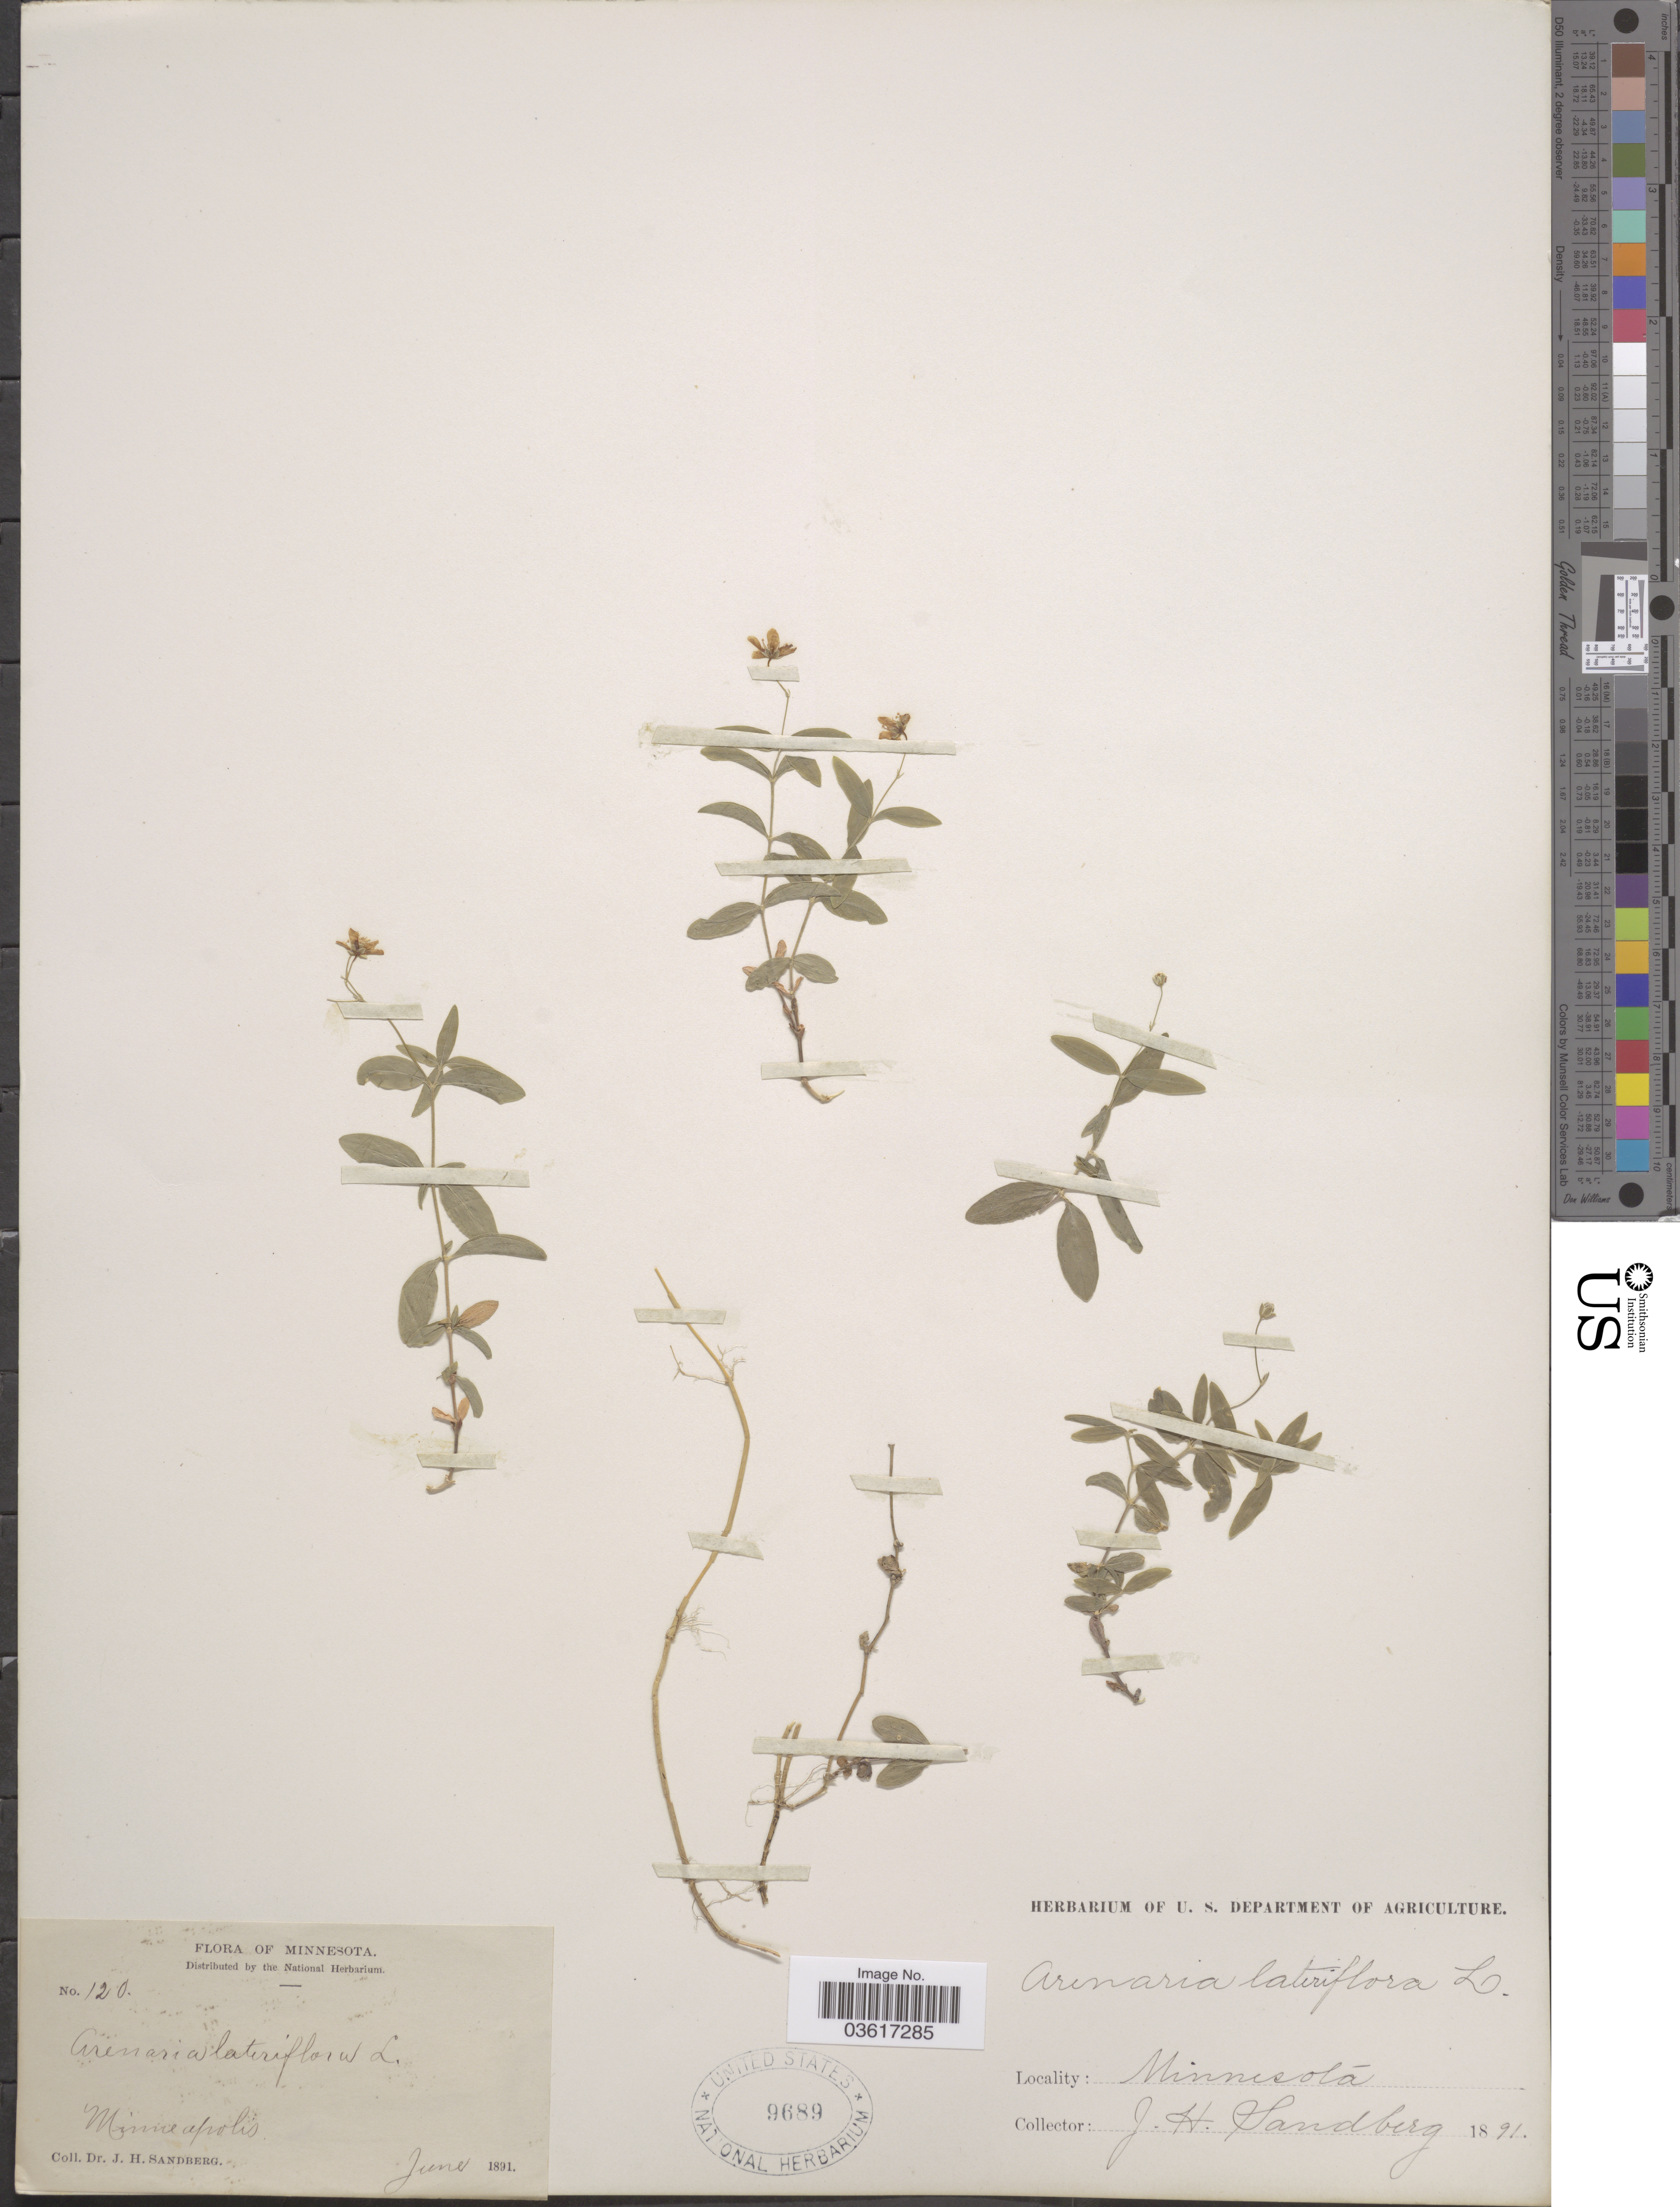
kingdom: Plantae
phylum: Tracheophyta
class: Magnoliopsida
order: Caryophyllales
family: Caryophyllaceae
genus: Moehringia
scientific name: Moehringia lateriflora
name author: (L.) Fenzl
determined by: Strong, Mark T., (BOT), Smithsonian Institution - National Museum of Natural History (UNITED STATES)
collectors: J. H. Sandberg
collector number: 120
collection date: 1891-06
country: United States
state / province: Minnesota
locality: Minneapolis.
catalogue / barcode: US 9689